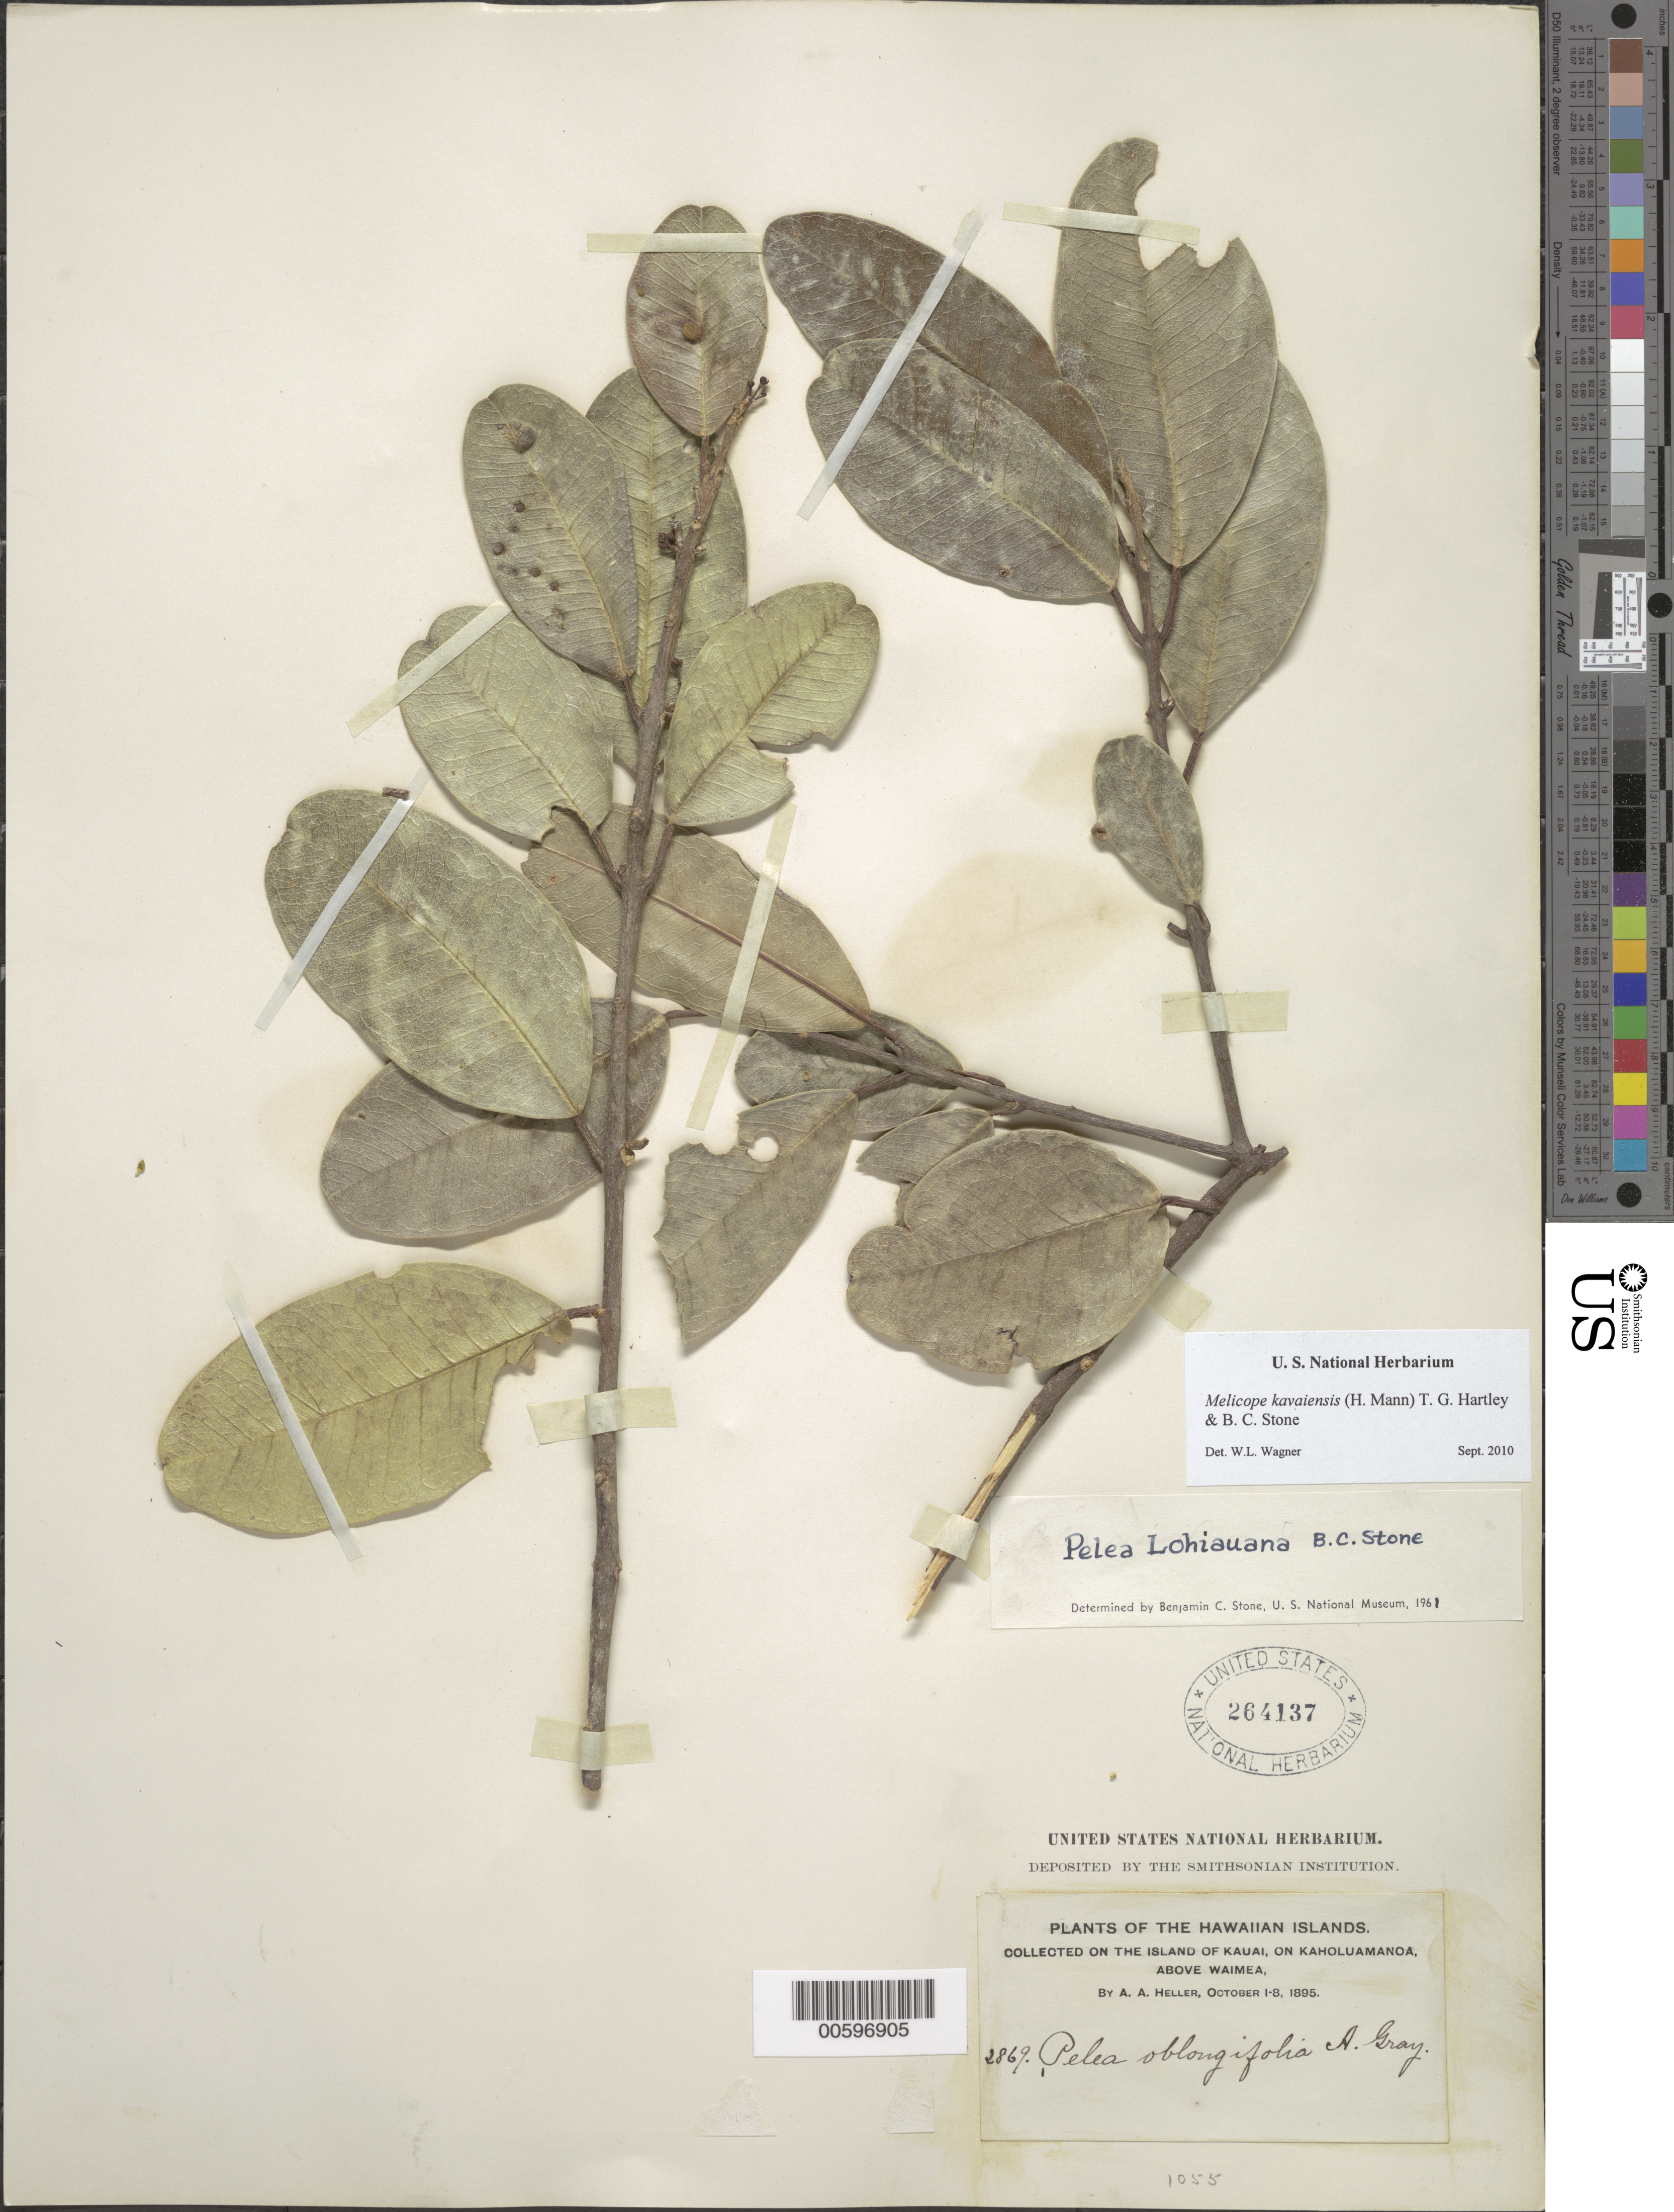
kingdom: Plantae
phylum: Tracheophyta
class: Magnoliopsida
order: Sapindales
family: Rutaceae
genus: Melicope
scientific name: Melicope kavaiensis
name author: (H. Mann) T.G. Hartley & B.C. Stone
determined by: Wagner, W. L., (BOT), Smithsonian Institution - National Museum of Natural History (UNITED STATES)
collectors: A. A. Heller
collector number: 2869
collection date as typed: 1 Oct 1895 to 8 Oct 1895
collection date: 1895-10-01/1895-10-08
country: United States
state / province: Hawaii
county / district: Kauai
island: Kaua'i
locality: On Kaholuamanoa, above Waimea.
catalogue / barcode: US 264137